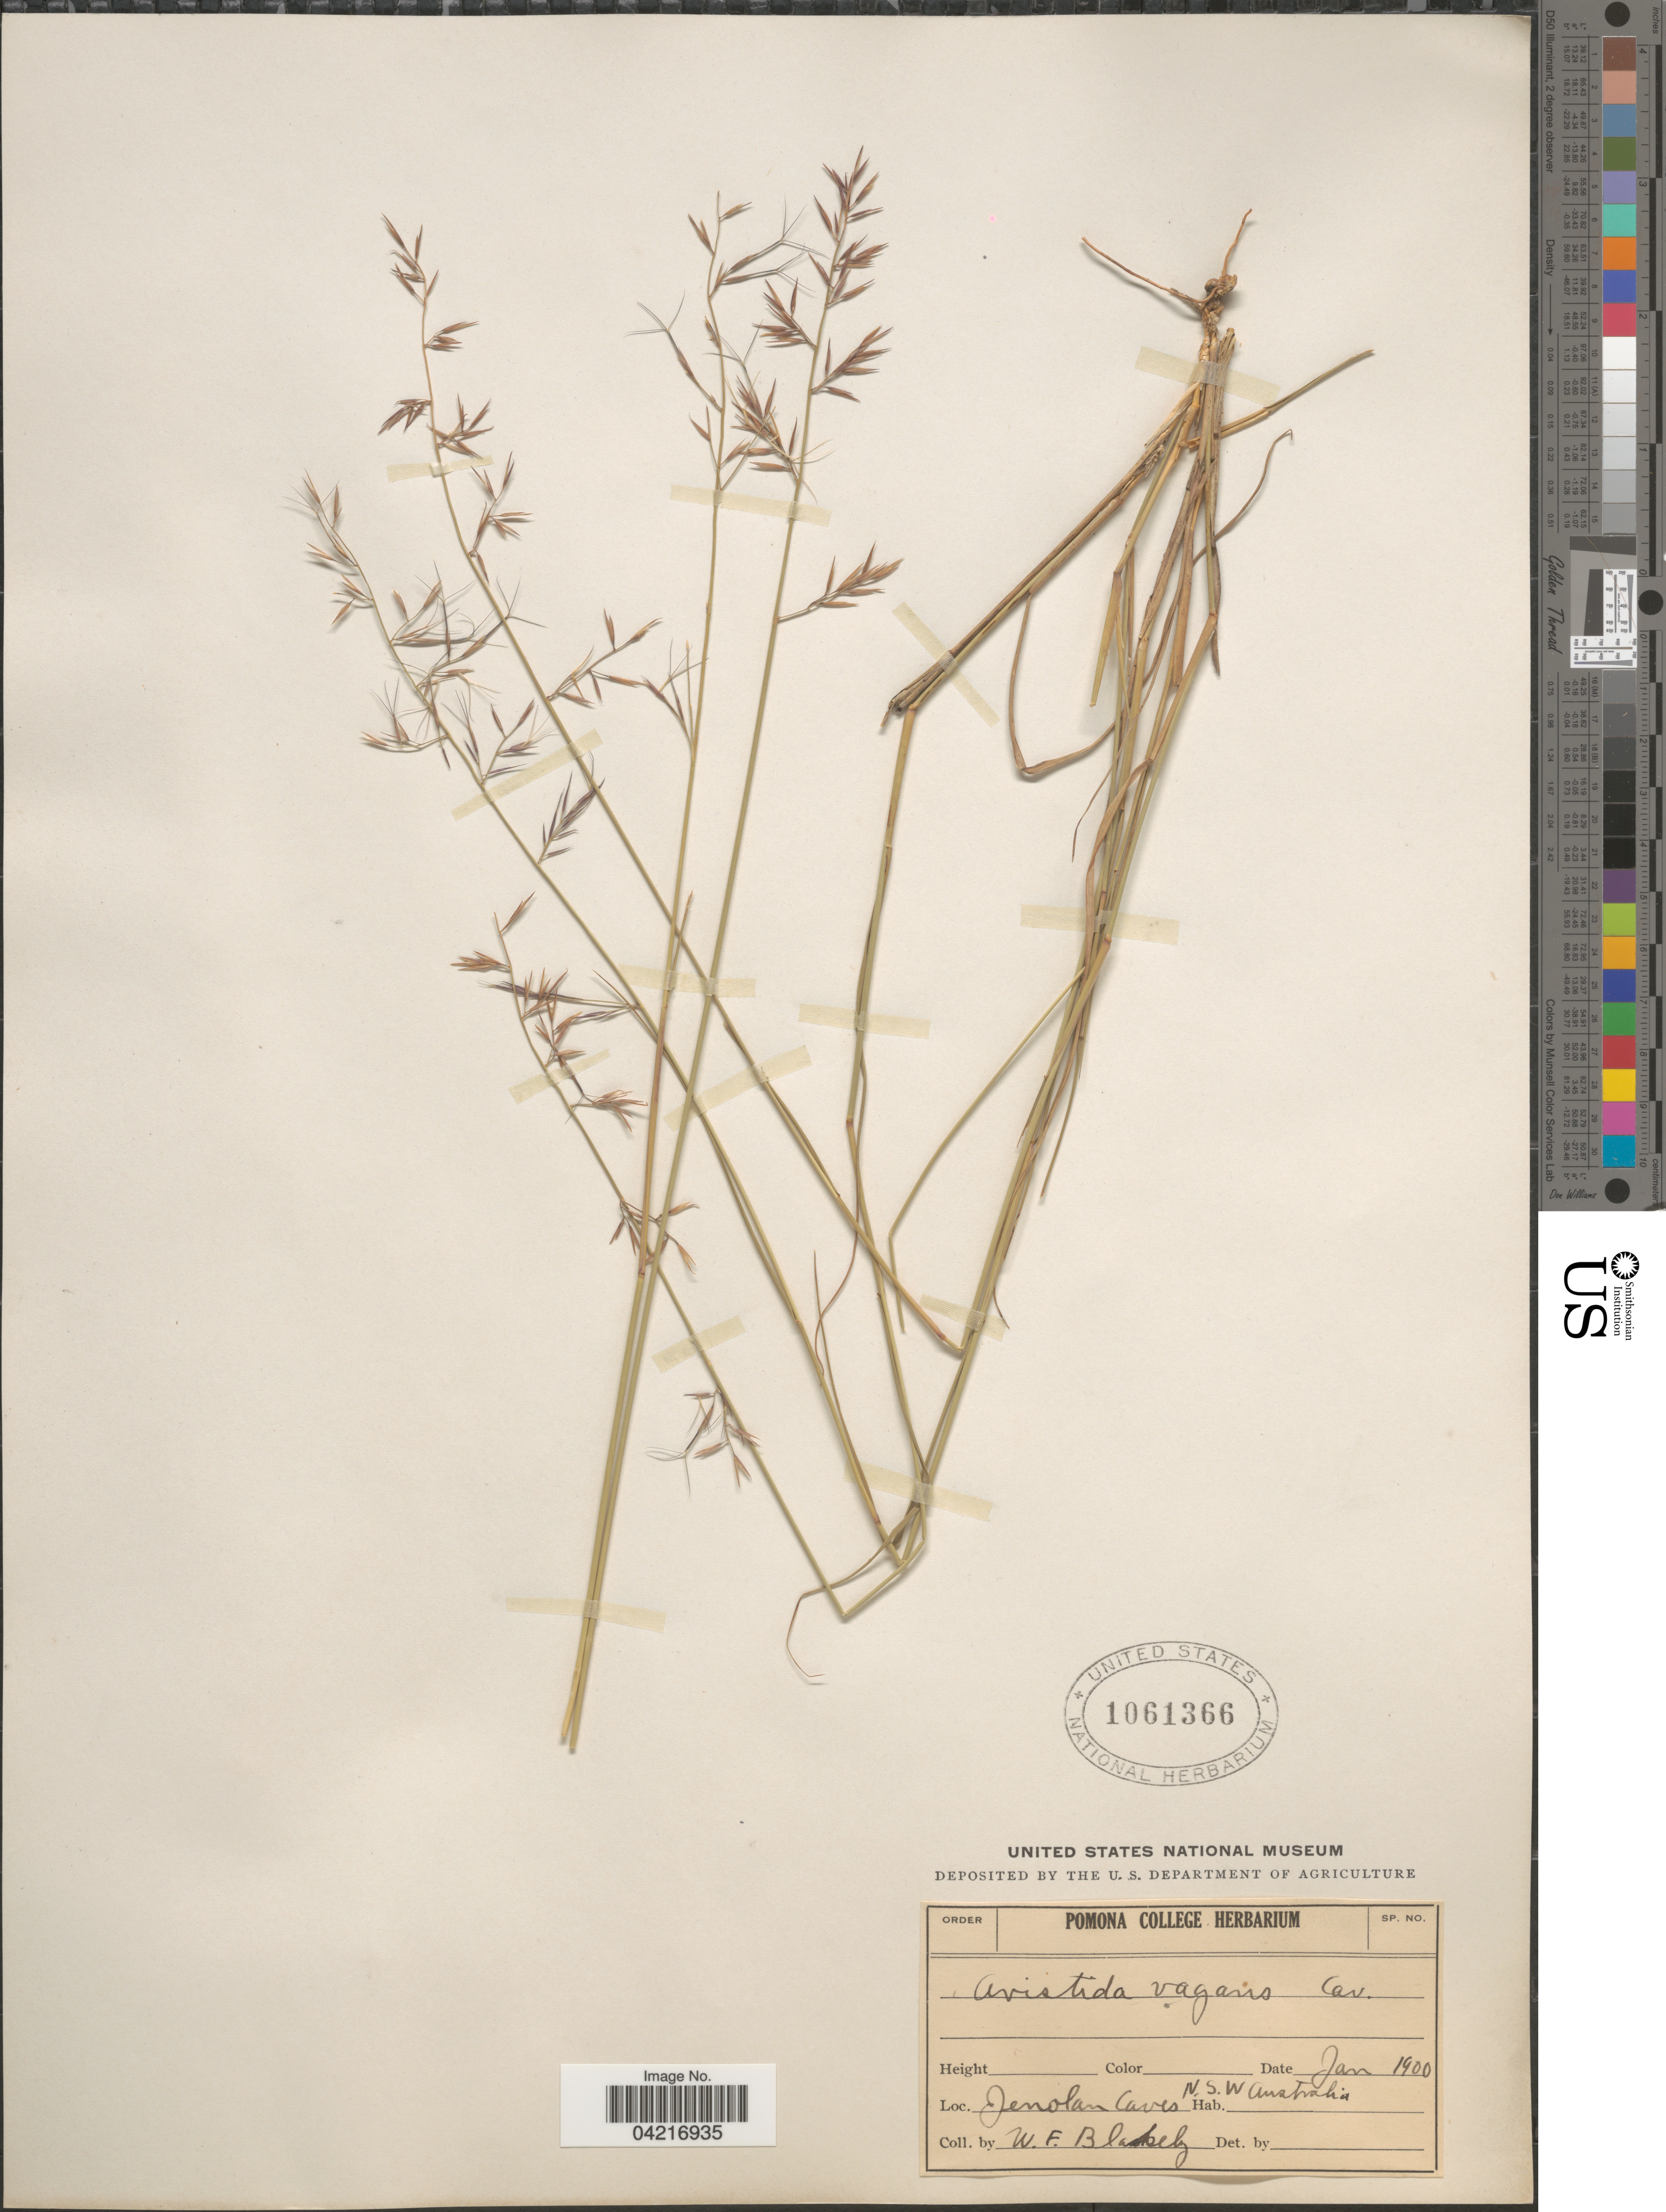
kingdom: Plantae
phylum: Tracheophyta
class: Liliopsida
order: Poales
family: Poaceae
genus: Aristida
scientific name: Aristida vagans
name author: Cav.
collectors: W. Blakely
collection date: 1900-01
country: Australia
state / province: New South Wales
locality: Jenolan Caves.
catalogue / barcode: US 1061366